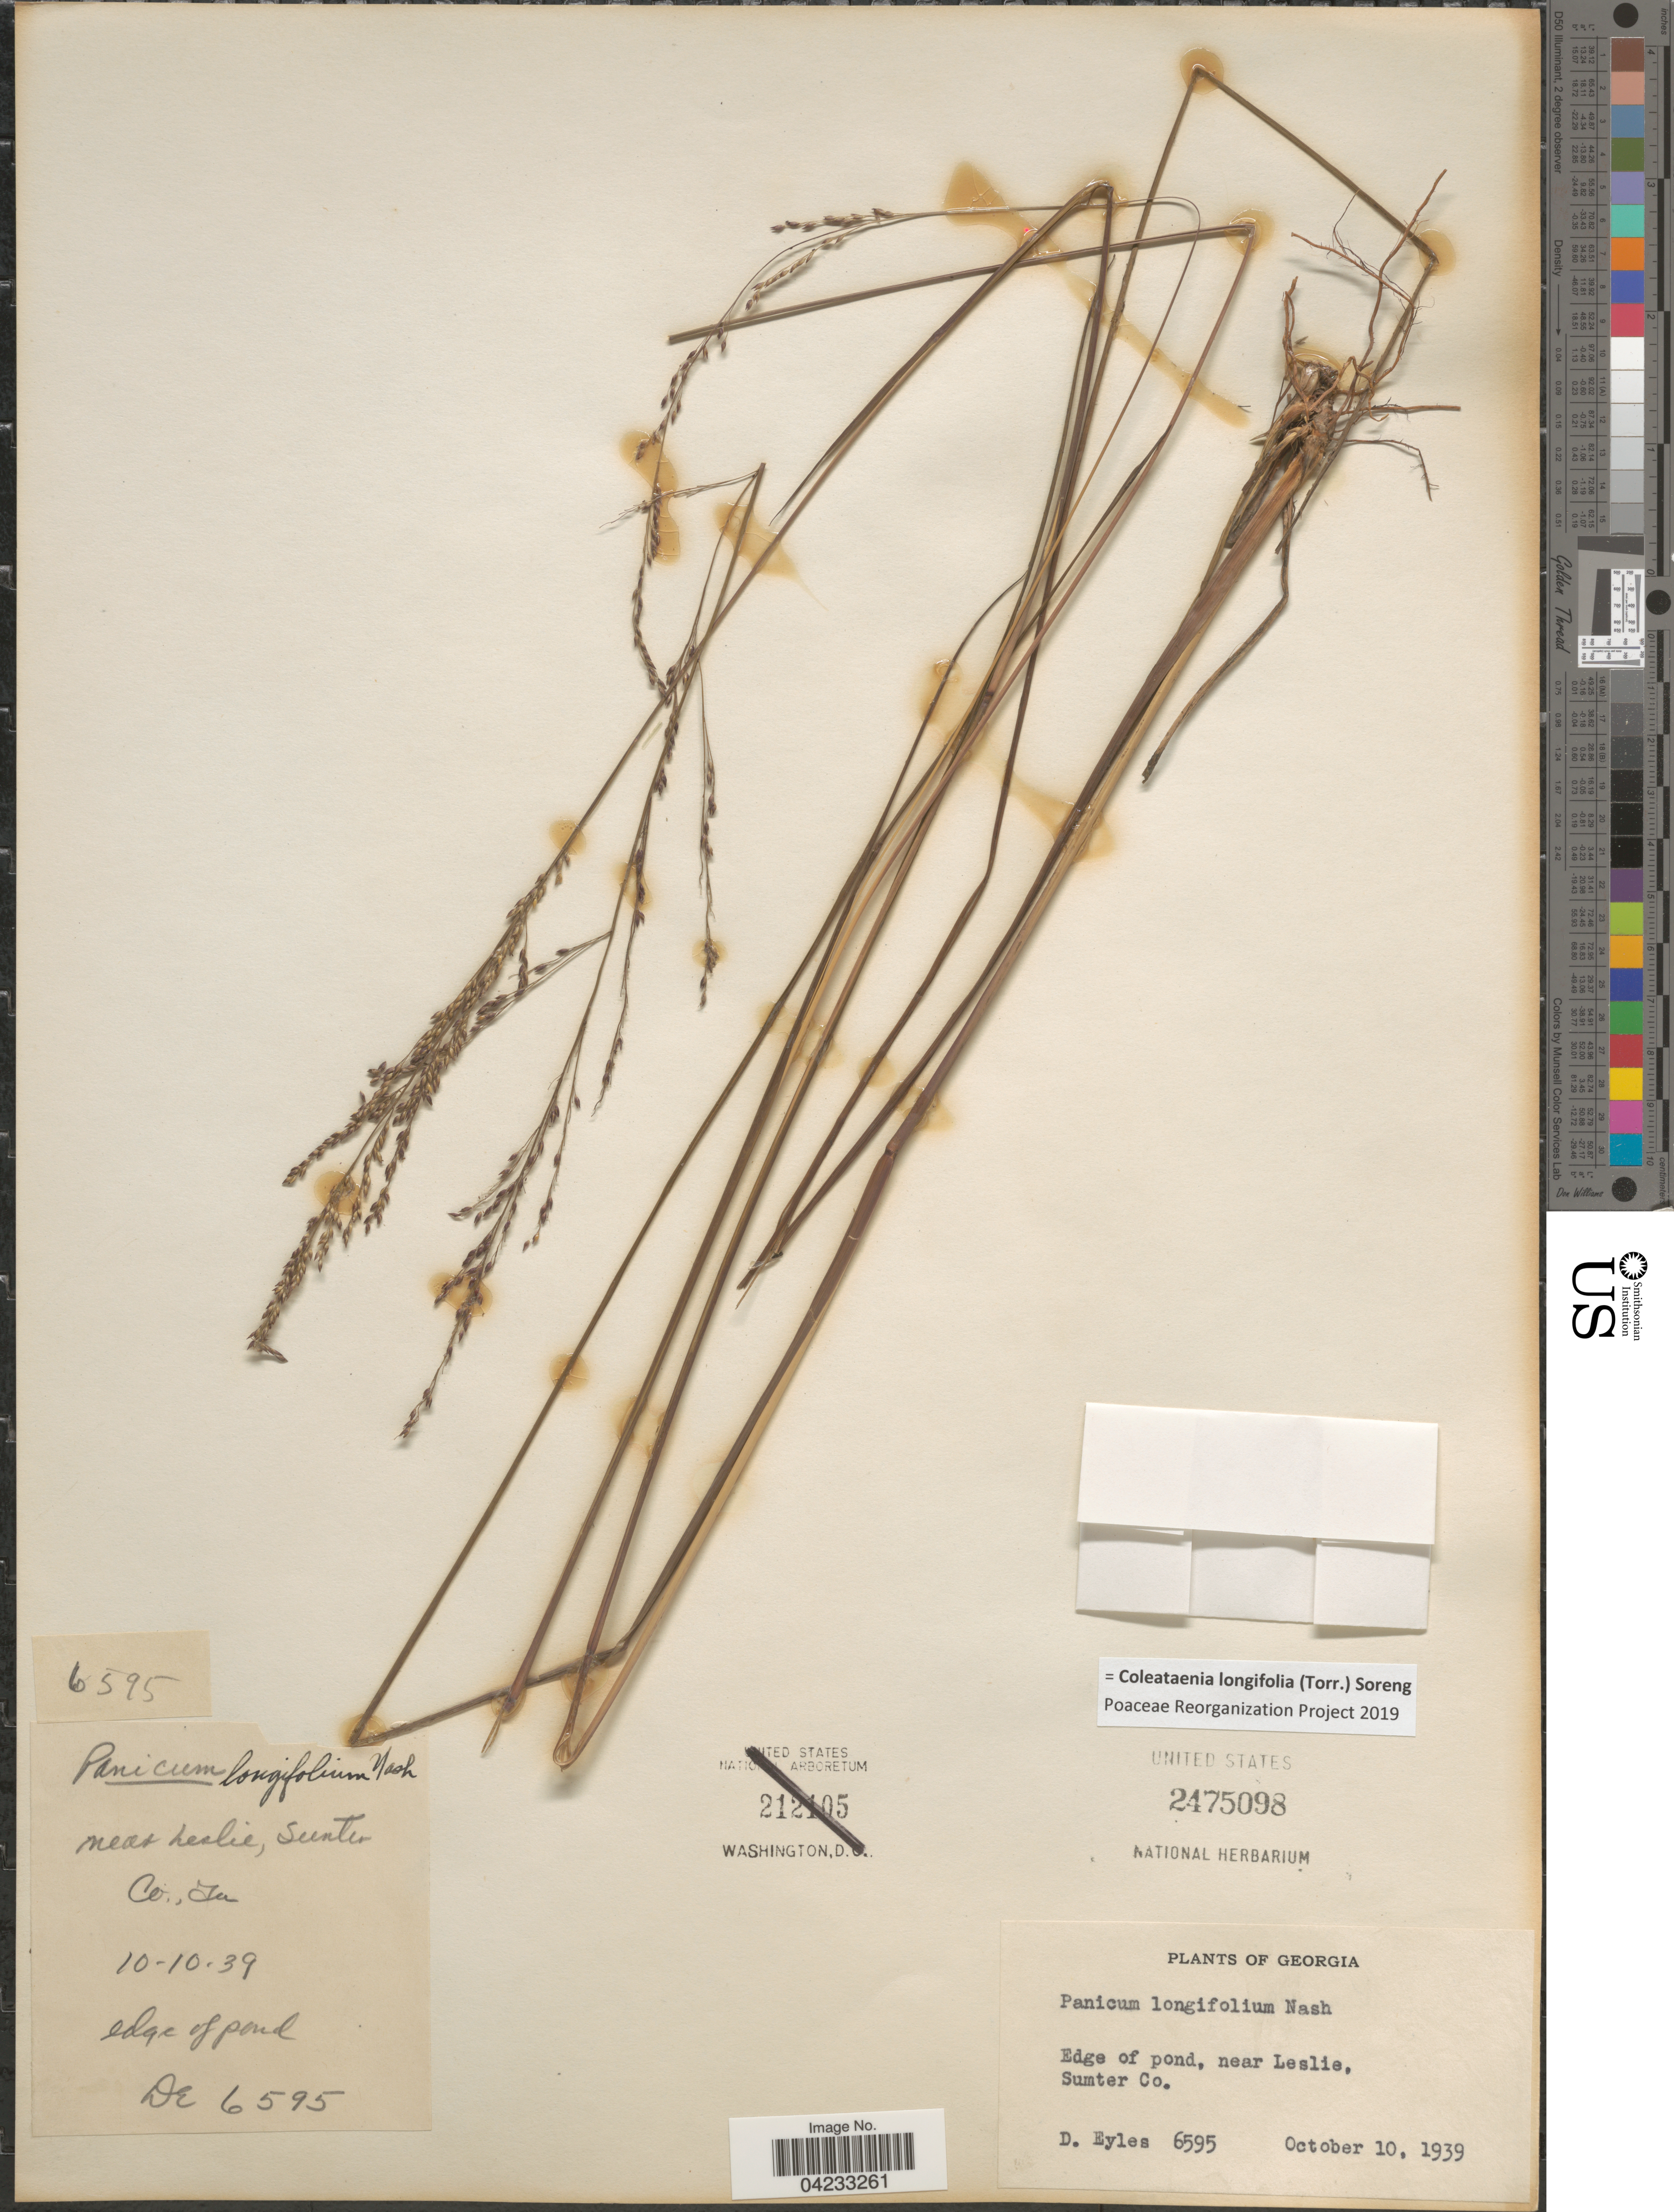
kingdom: Plantae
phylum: Tracheophyta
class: Liliopsida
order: Poales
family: Poaceae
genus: Coleataenia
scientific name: Coleataenia longifolia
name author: (Torr.) Soreng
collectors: D. Eyles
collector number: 6595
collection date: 1939-10-10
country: United States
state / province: Georgia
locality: Edge of pond, near Leslie, Sumter Co.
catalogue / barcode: US 2475098